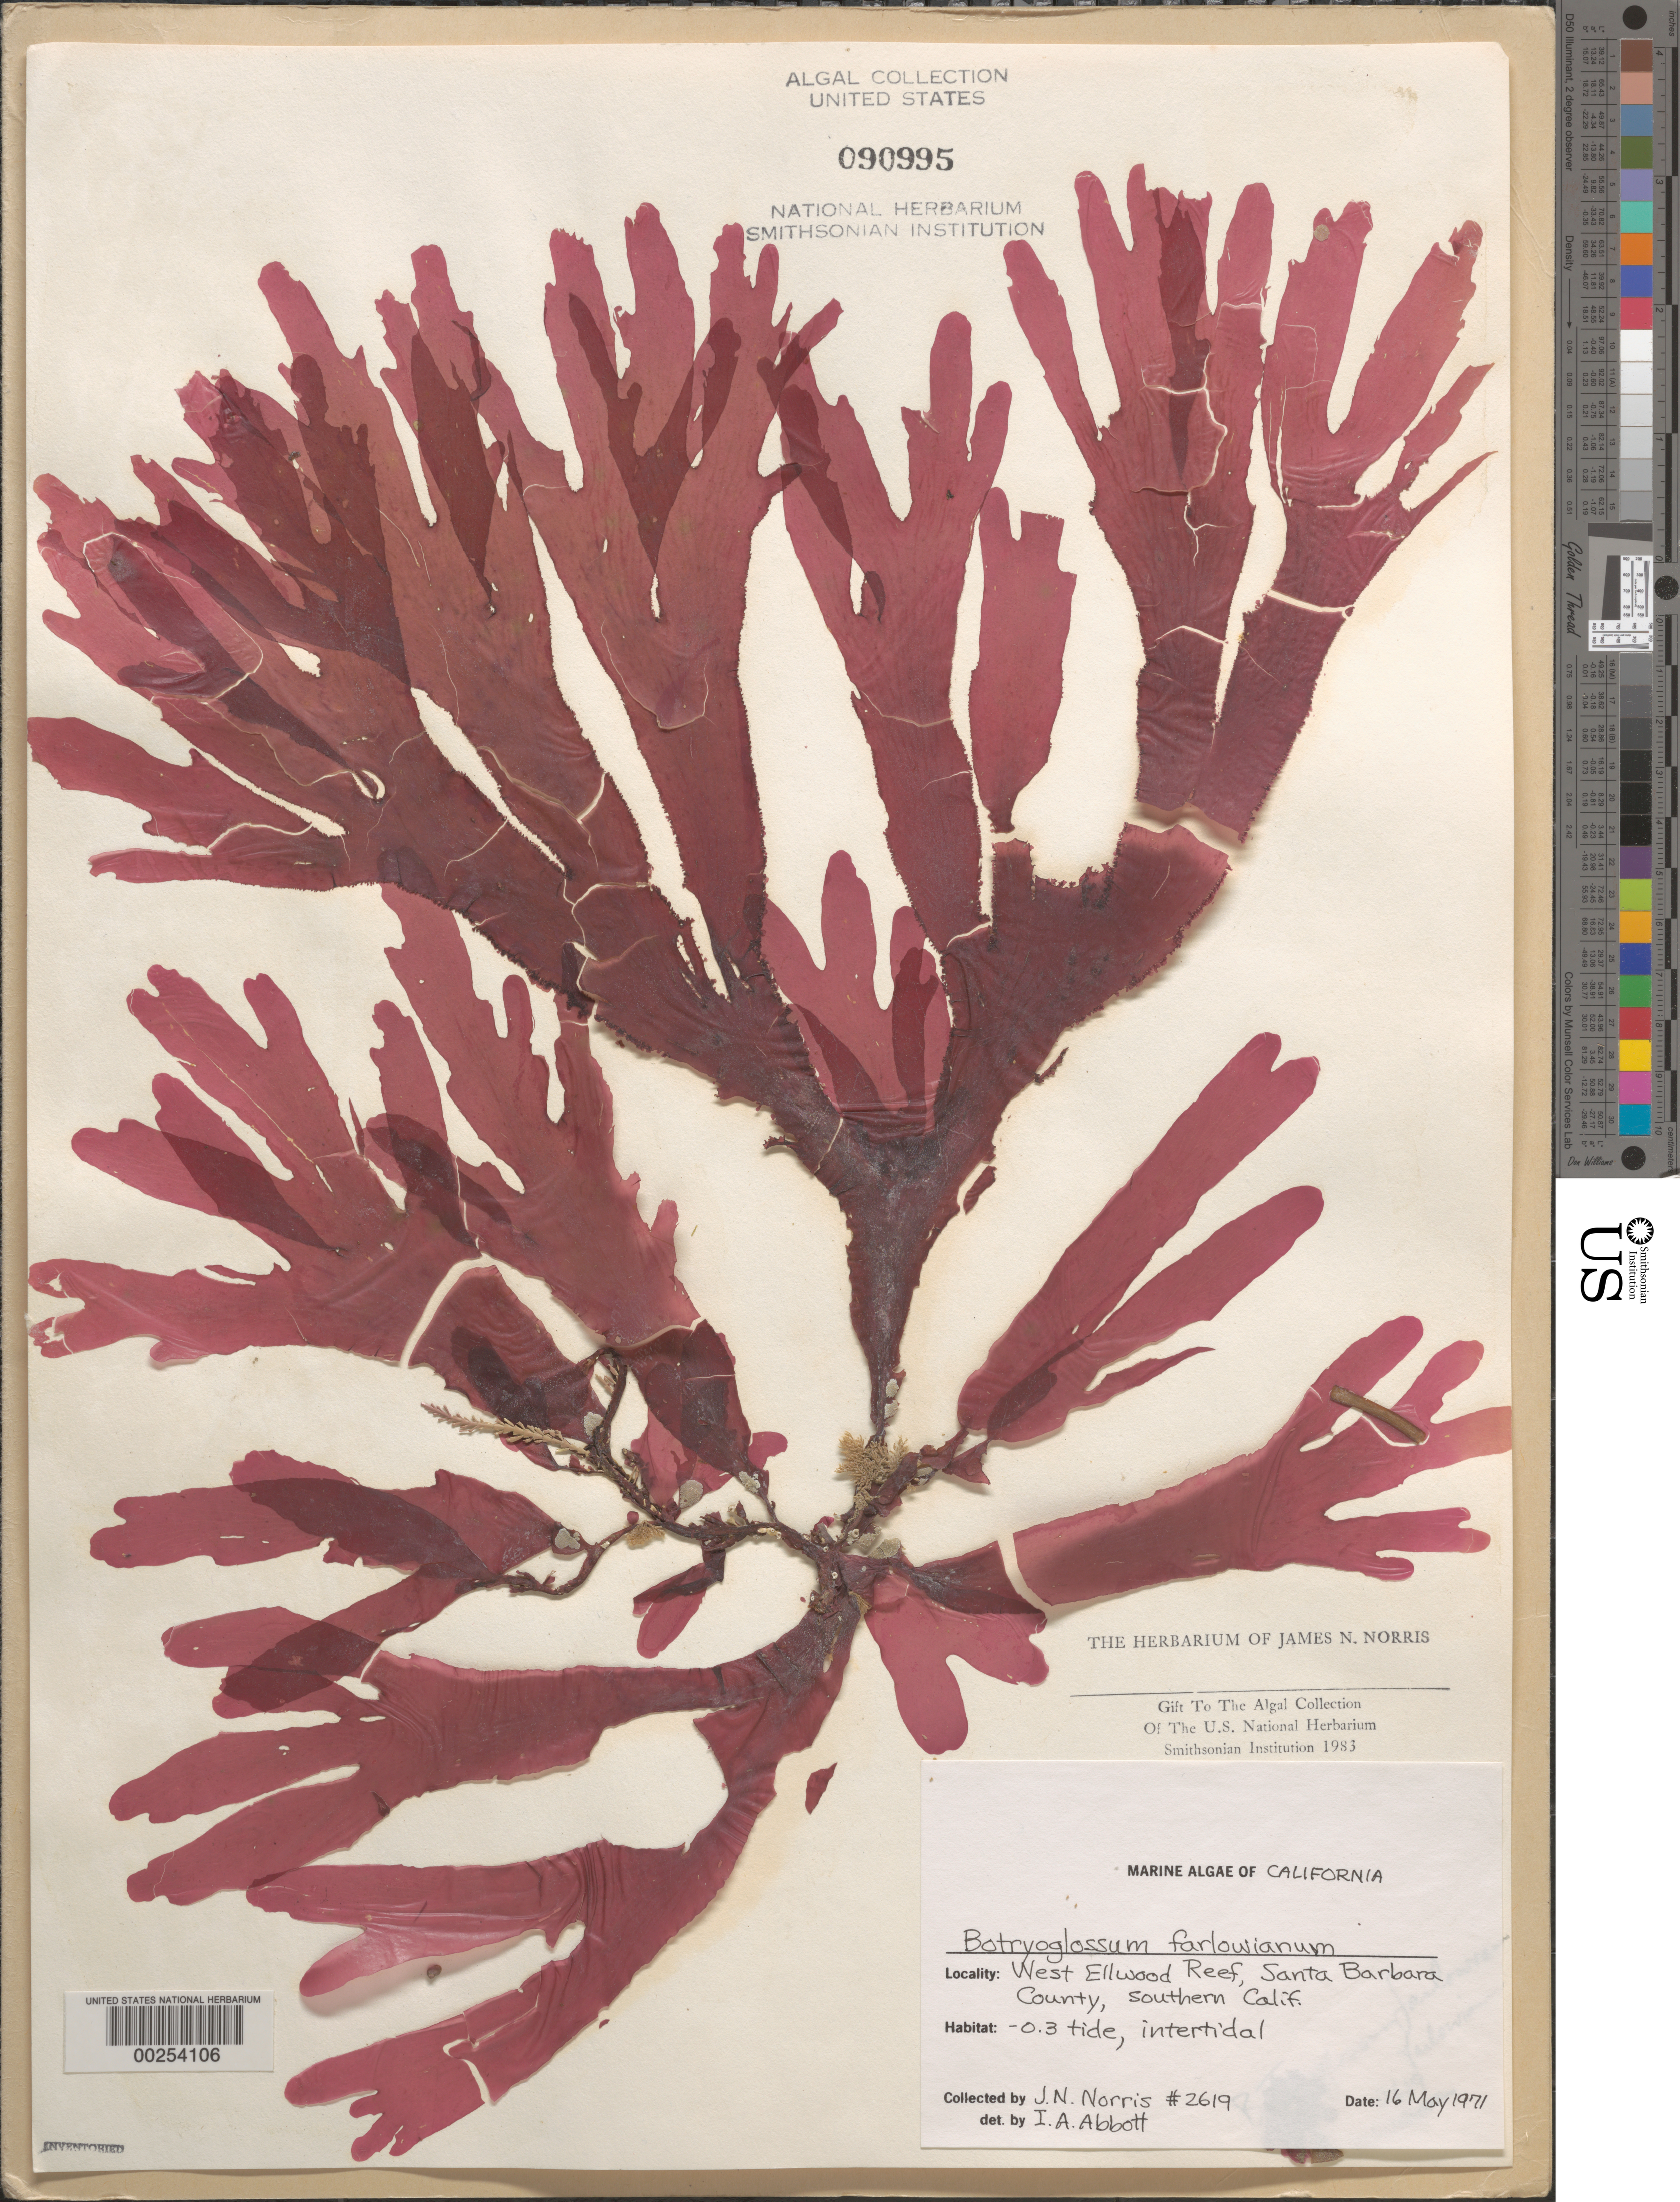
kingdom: Plantae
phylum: Rhodophyta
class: Florideophyceae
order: Ceramiales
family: Delesseriaceae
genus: Botryoglossum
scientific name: Botryoglossum farlowianum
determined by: Abbott, Isabella A.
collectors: J. N. Norris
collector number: JN-2619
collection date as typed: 16 May 1971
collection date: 1971-05-16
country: United States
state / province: California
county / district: Santa Barbara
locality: West Ellwood Reef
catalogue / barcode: US 90995